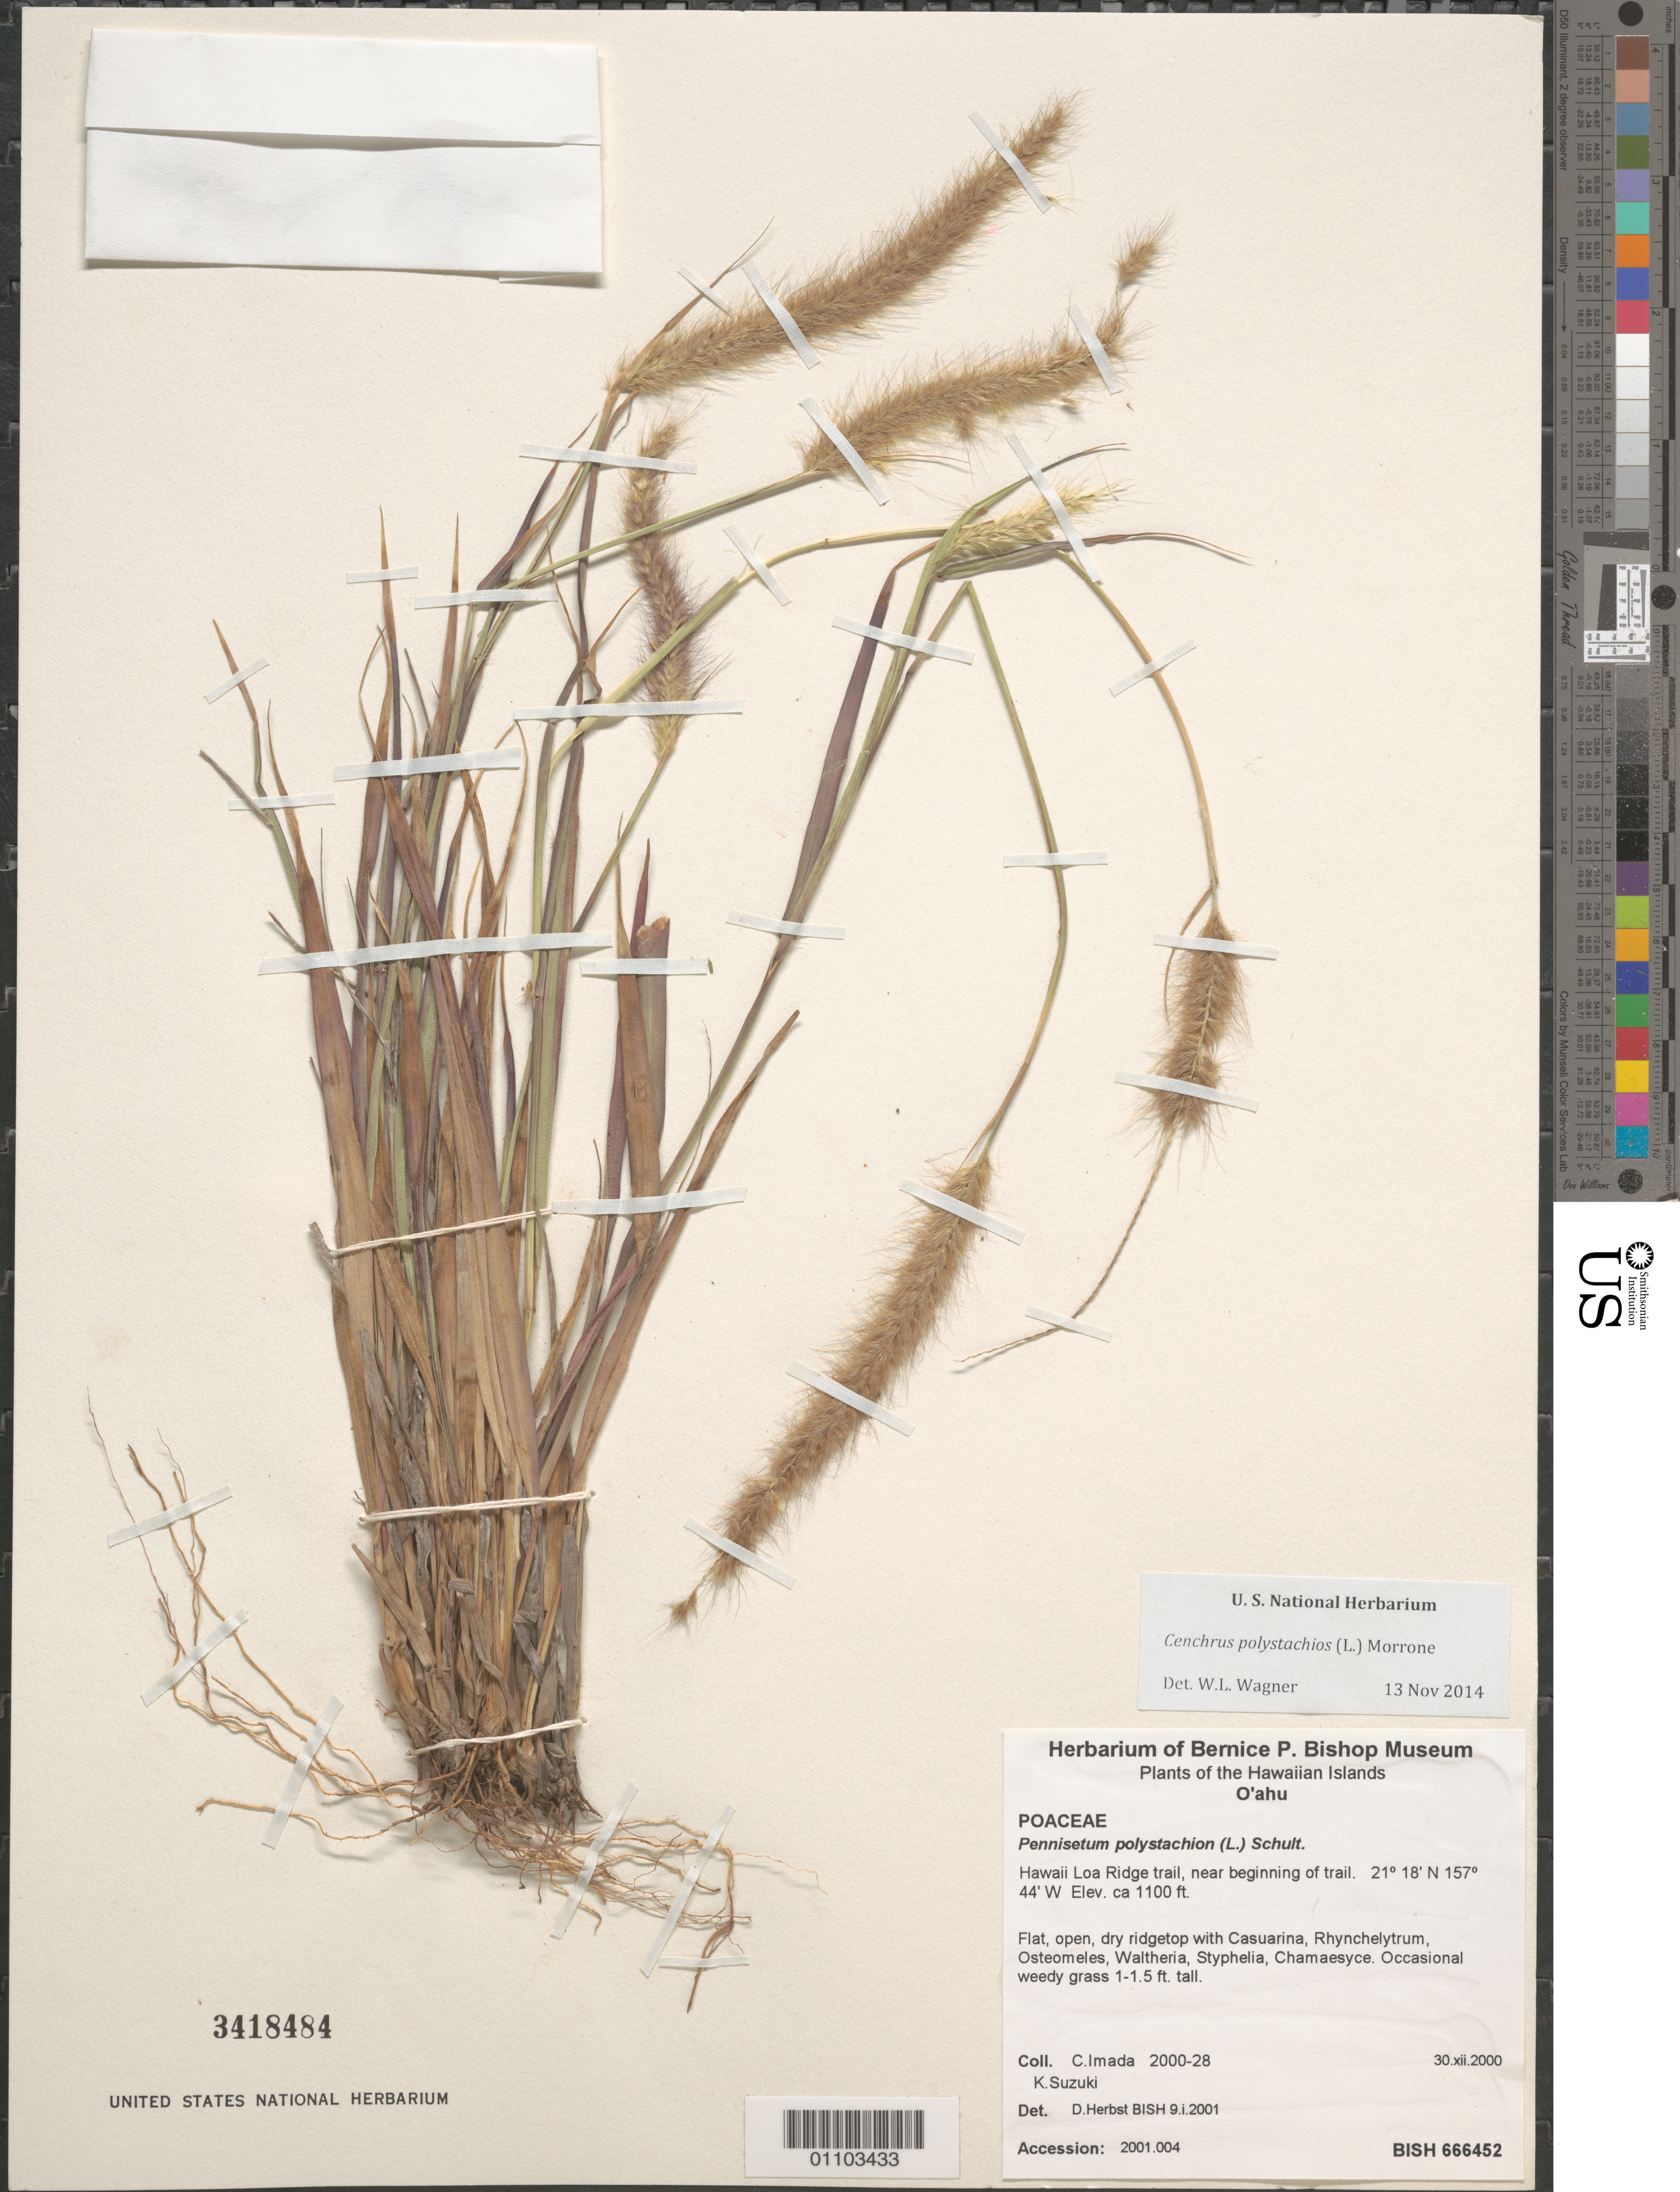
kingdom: Plantae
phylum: Tracheophyta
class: Liliopsida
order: Poales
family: Poaceae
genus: Cenchrus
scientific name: Cenchrus polystachios subsp. setosus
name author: (Sw.) P.M. Peterson & Y. Herrera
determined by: Wagner, W. L., (BOT), Smithsonian Institution - National Museum of Natural History (UNITED STATES)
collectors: C. Imada & K. Suzuki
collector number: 2000-28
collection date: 2000-12-30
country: United States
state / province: Hawaii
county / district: Honolulu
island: Oahu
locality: Hawaii Loa Ridge trail.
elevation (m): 3475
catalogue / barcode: US 3418484